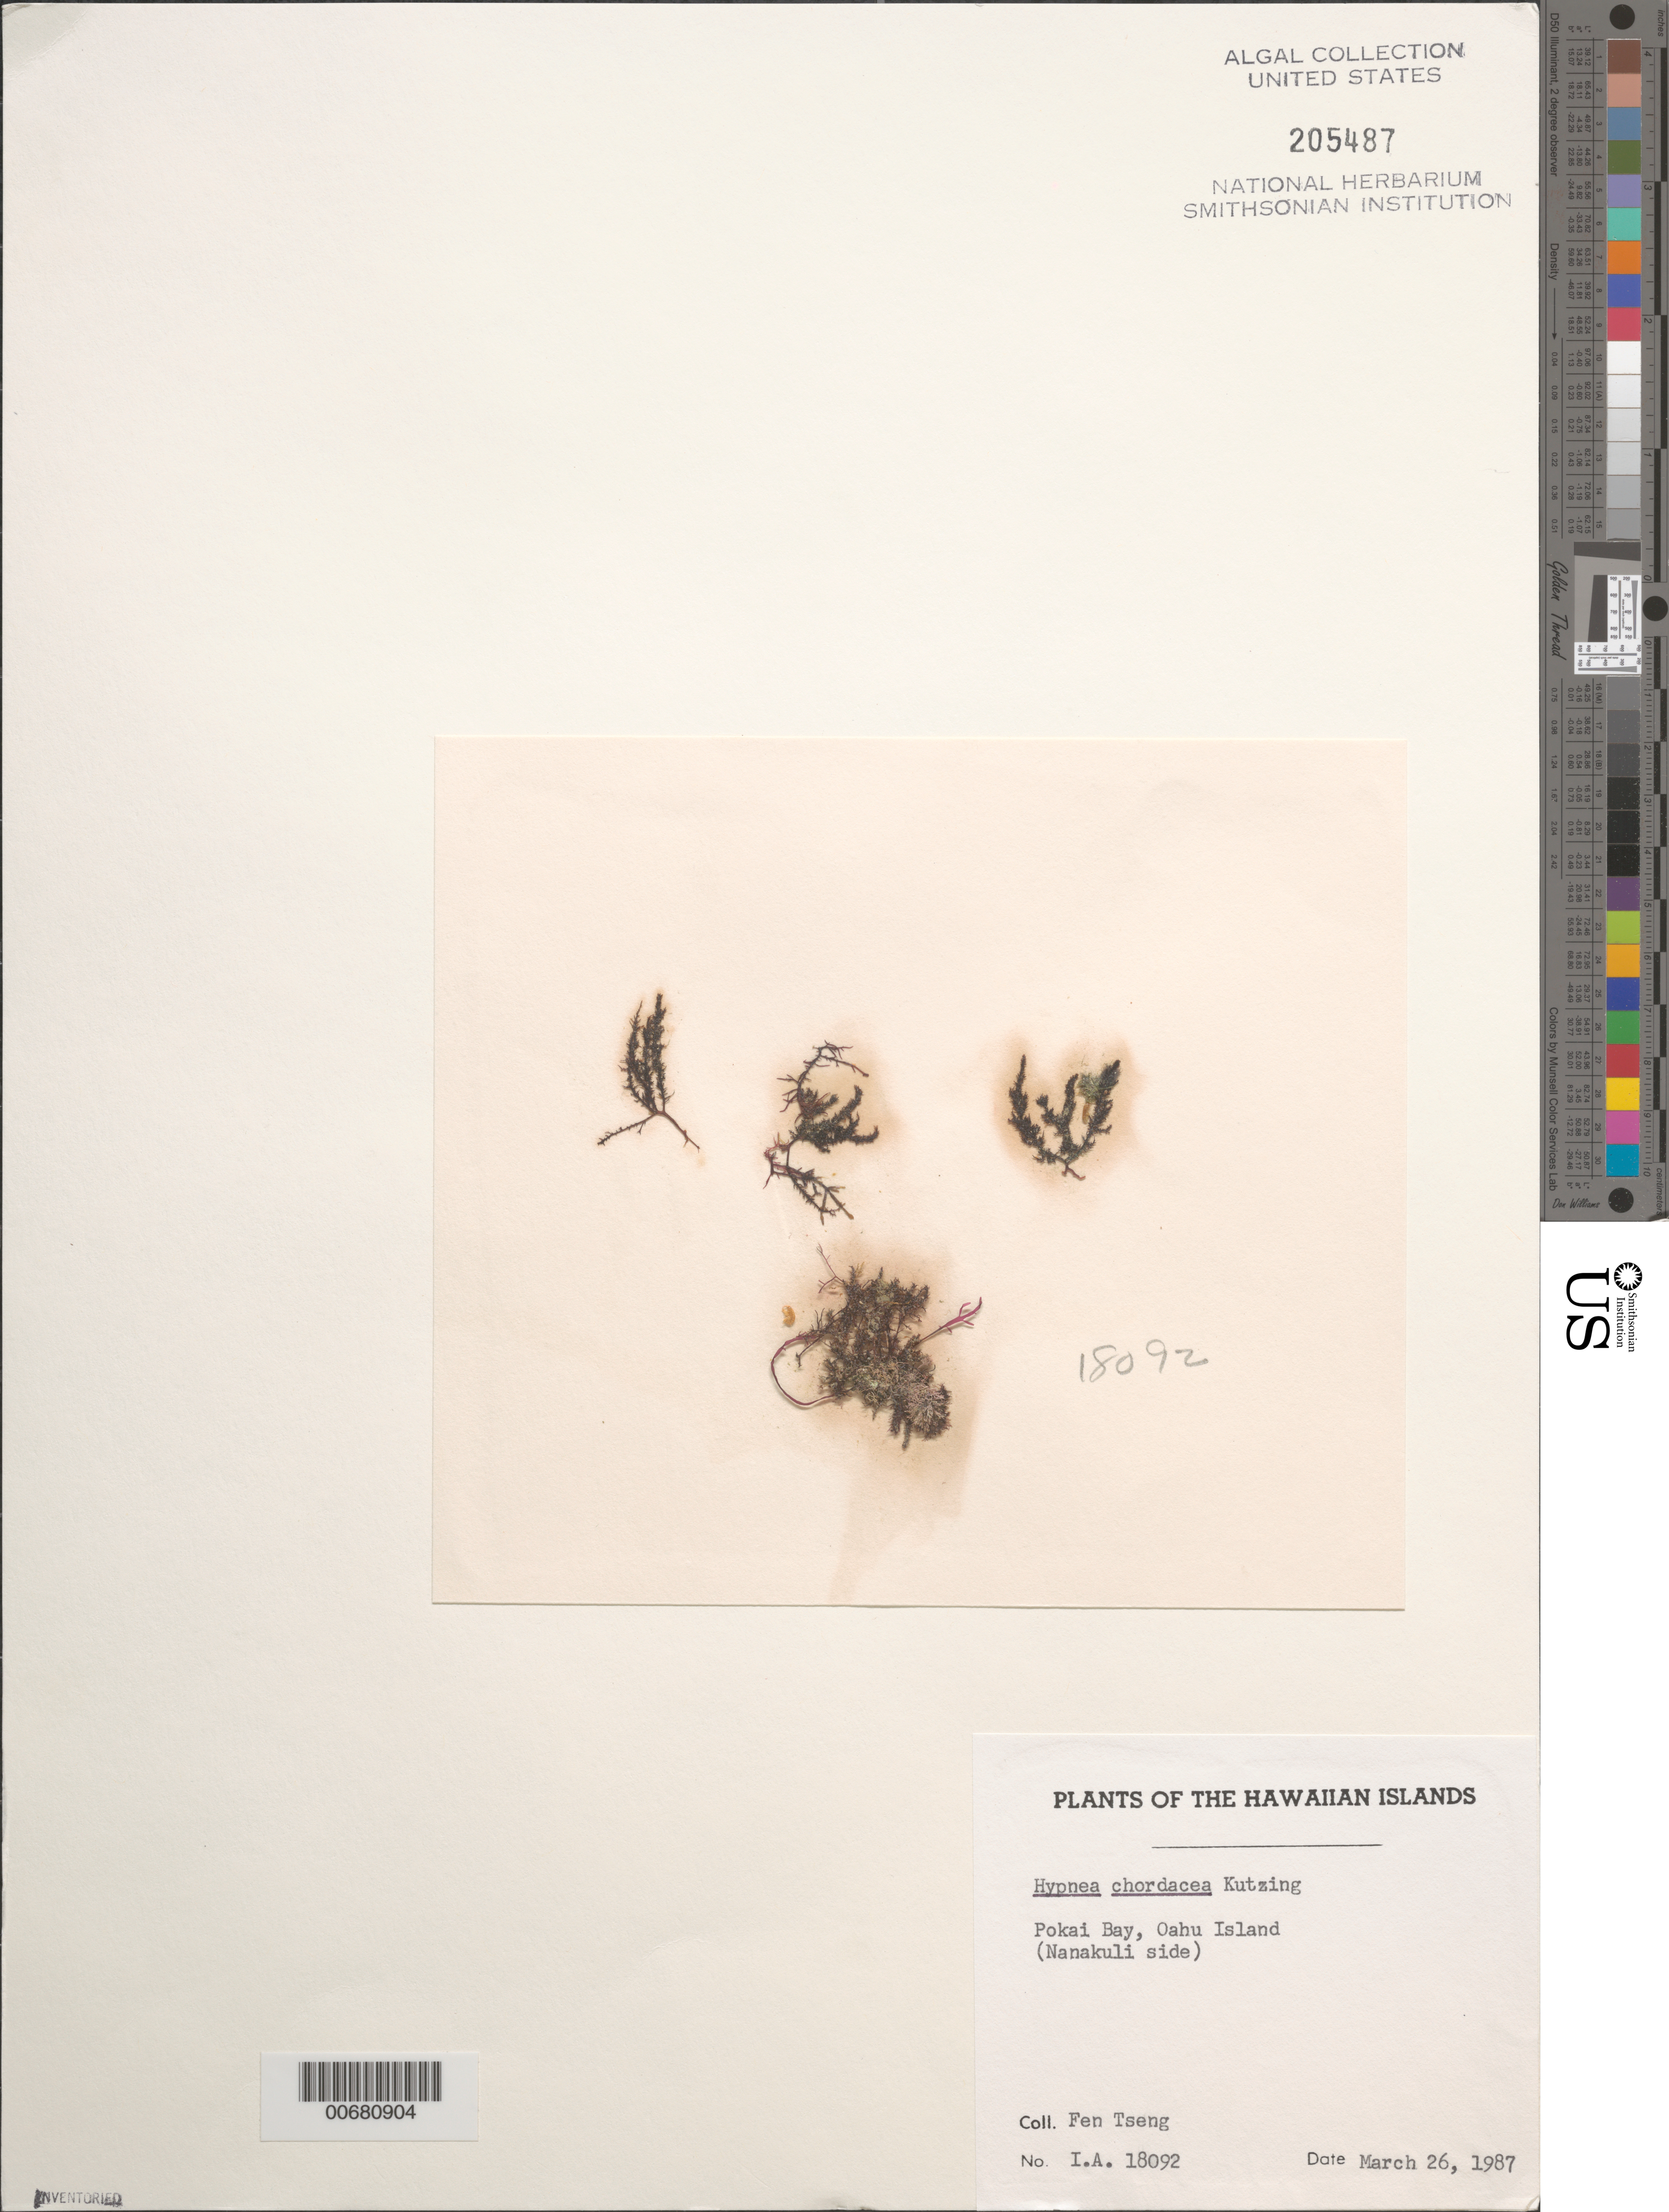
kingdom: Plantae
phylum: Rhodophyta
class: Florideophyceae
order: Gigartinales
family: Cystocloniaceae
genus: Hypnea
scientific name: Hypnea chordacea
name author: Kütz.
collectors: F. Tseng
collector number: IAA 18092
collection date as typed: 26 Mar 1987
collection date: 1987-03-26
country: United States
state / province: Hawaii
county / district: Honolulu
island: Oahu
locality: Pokai Bay (Nanakuli side)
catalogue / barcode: US 205487